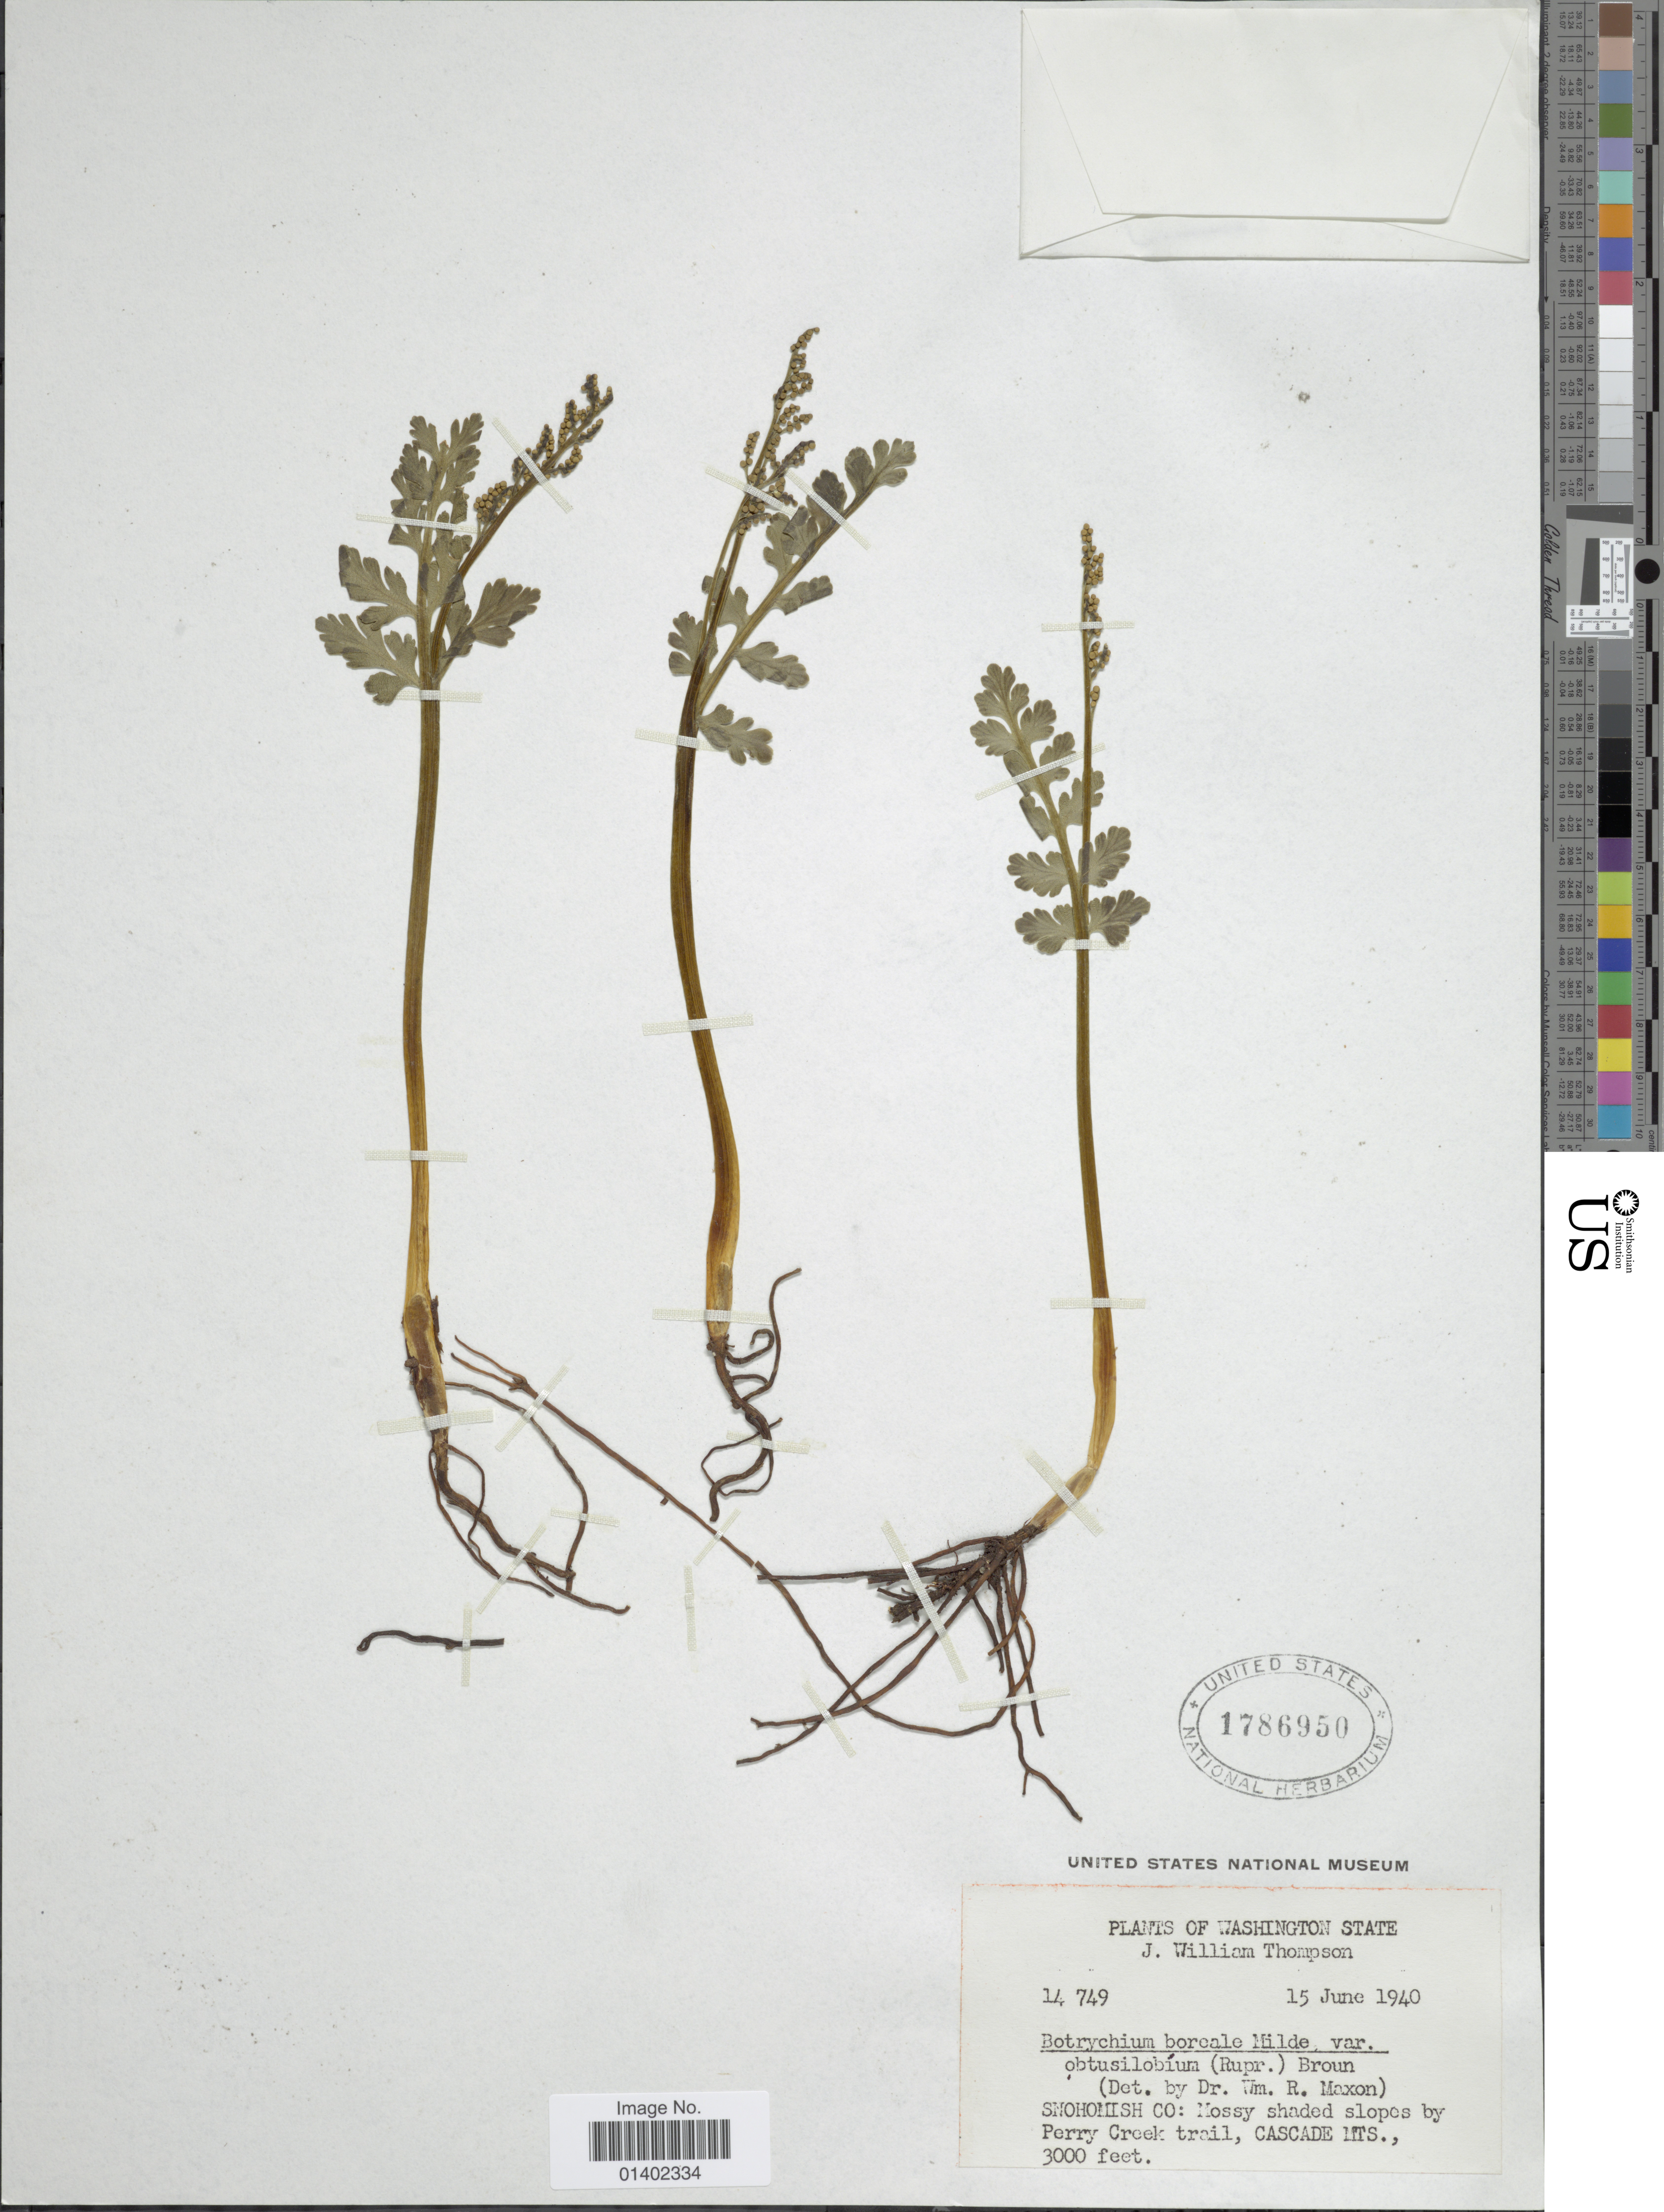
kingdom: Plantae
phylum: Tracheophyta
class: Polypodiopsida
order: Ophioglossales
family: Ophioglossaceae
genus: Botrychium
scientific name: Botrychium pinnatum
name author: H. St. John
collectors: J. W. Thompson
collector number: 14749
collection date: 1940-06-15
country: United States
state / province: Washington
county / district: Snohomish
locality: Snohomish Co: Mossy shaded slopes by Perry Creek trail, Cascade Mts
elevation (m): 914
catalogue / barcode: US 1786950